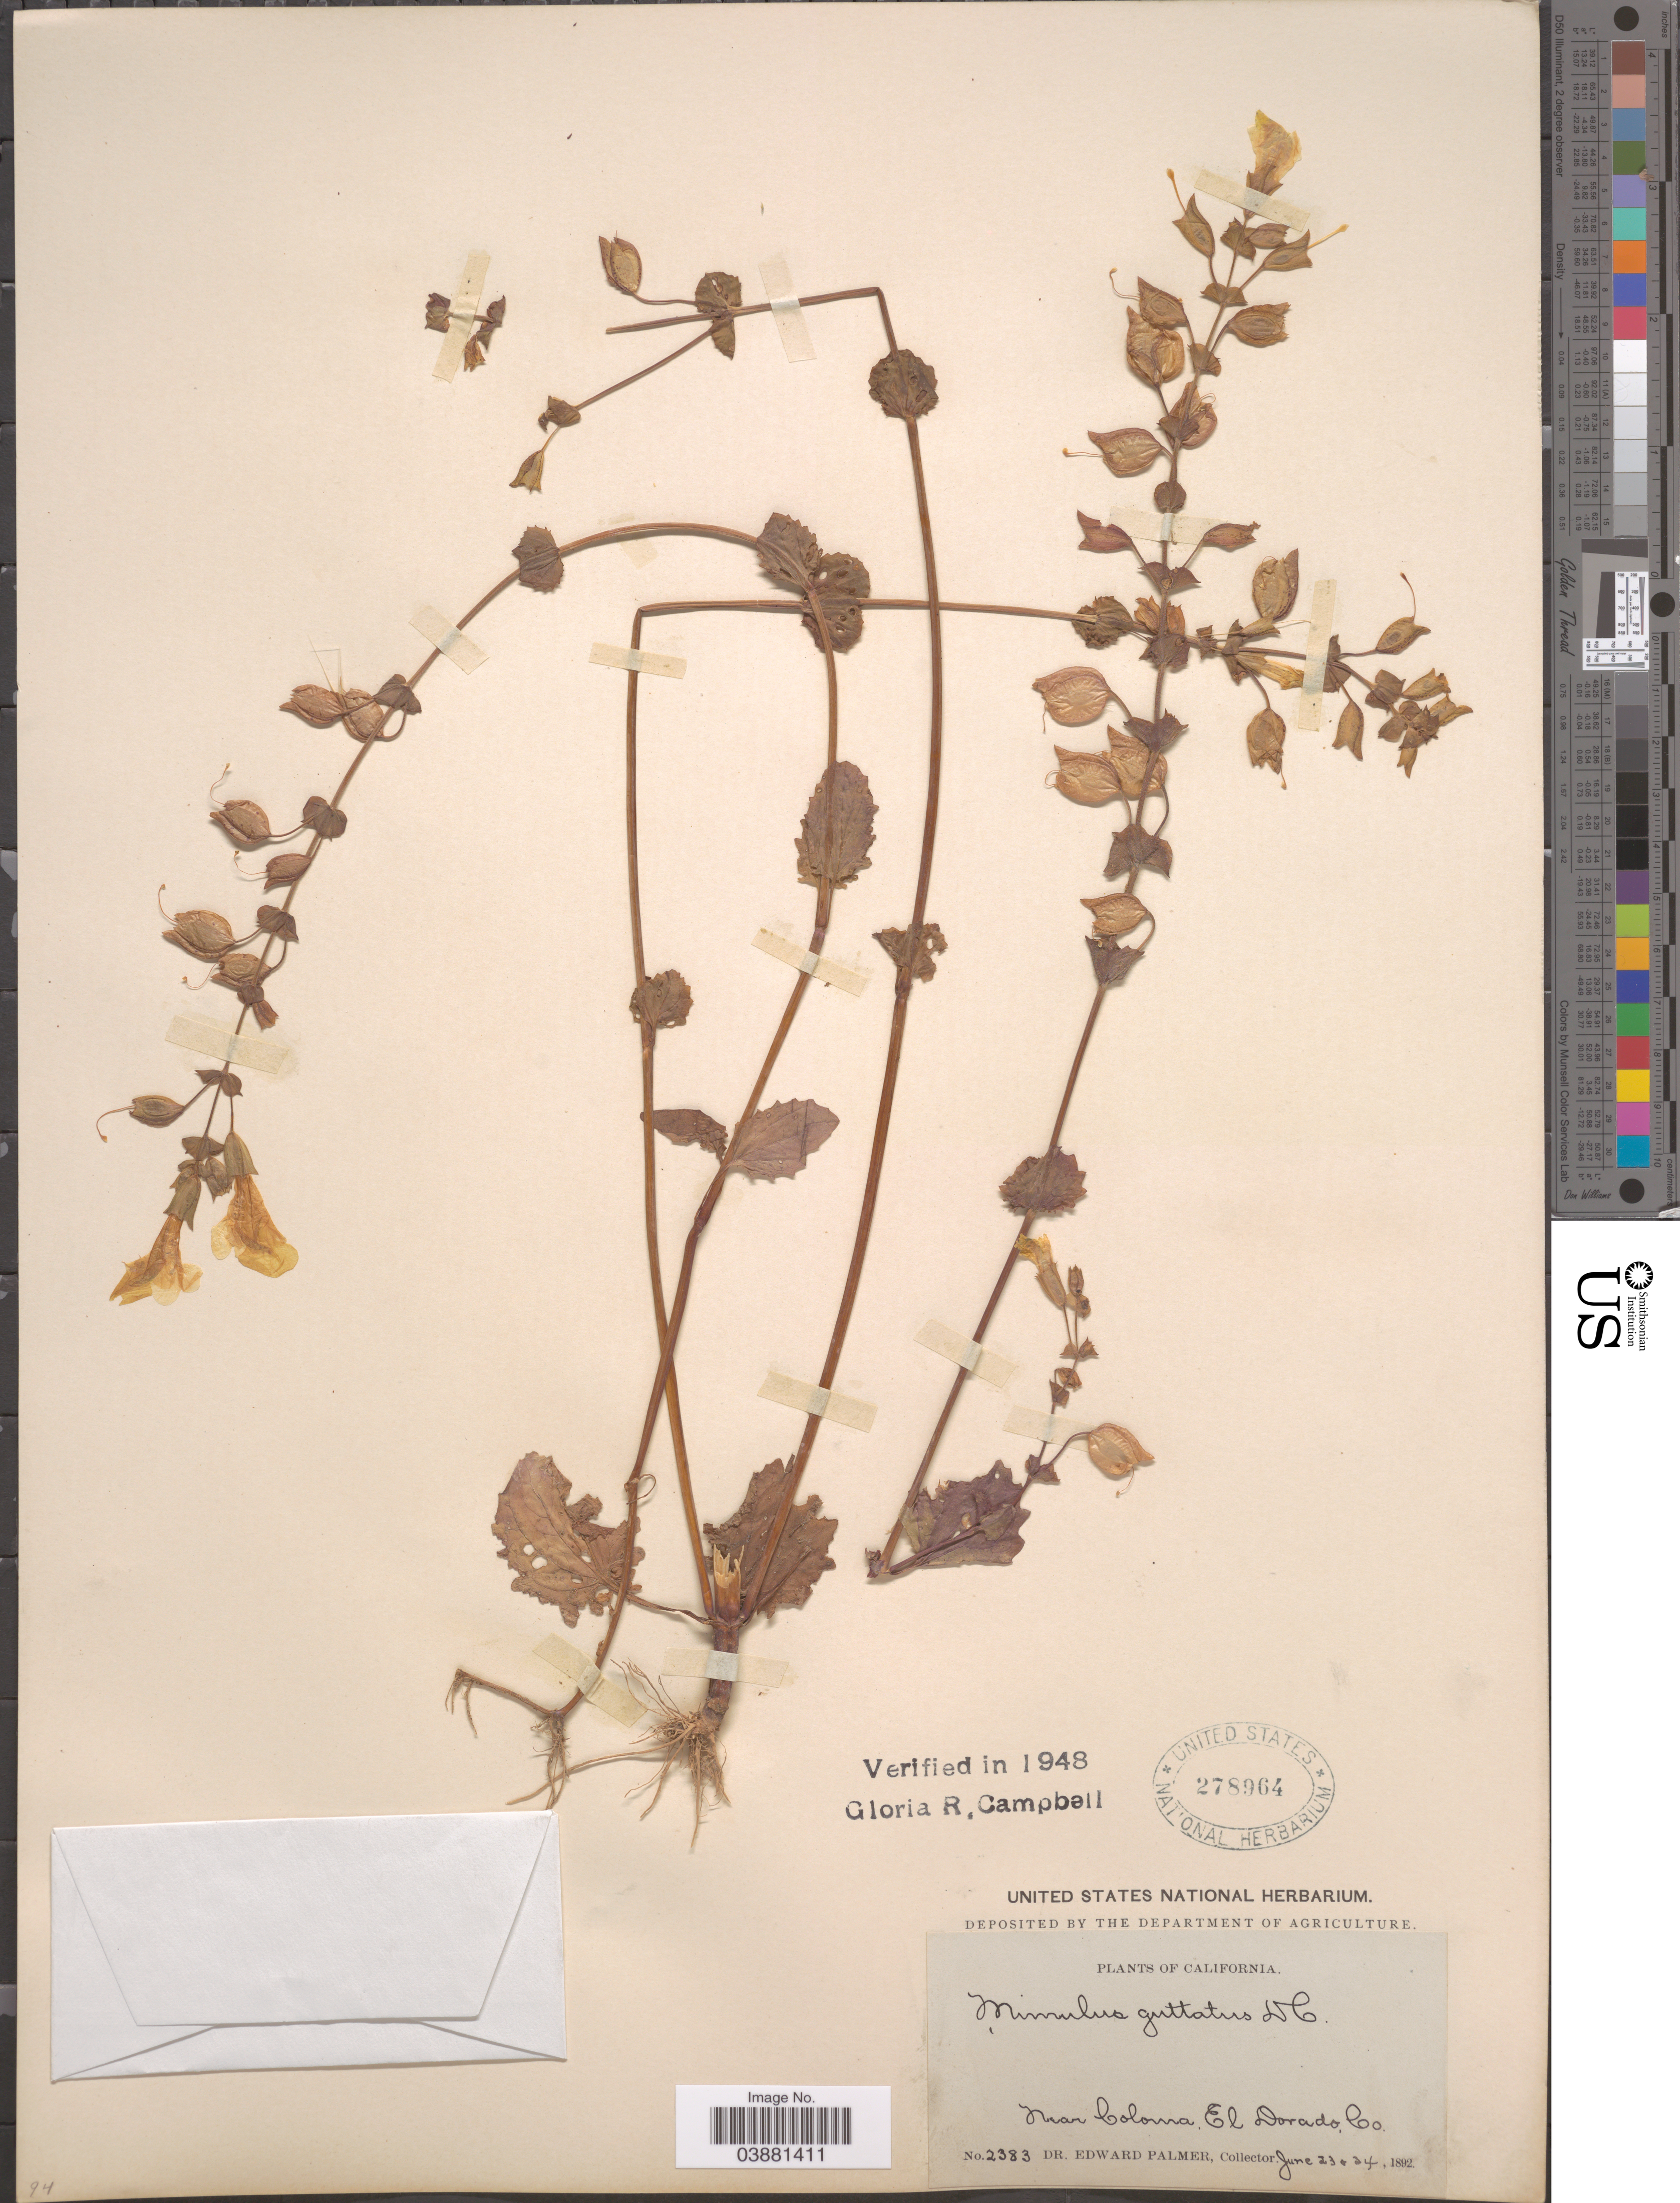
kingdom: Plantae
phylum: Tracheophyta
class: Magnoliopsida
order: Lamiales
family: Phrymaceae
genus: Mimulus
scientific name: Mimulus guttatus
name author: DC.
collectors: E. Palmer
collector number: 2383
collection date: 1892-06-23/1892-06-24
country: United States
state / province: California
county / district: El Dorado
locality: Near Coloma. El Dorado Co.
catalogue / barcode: US 278964